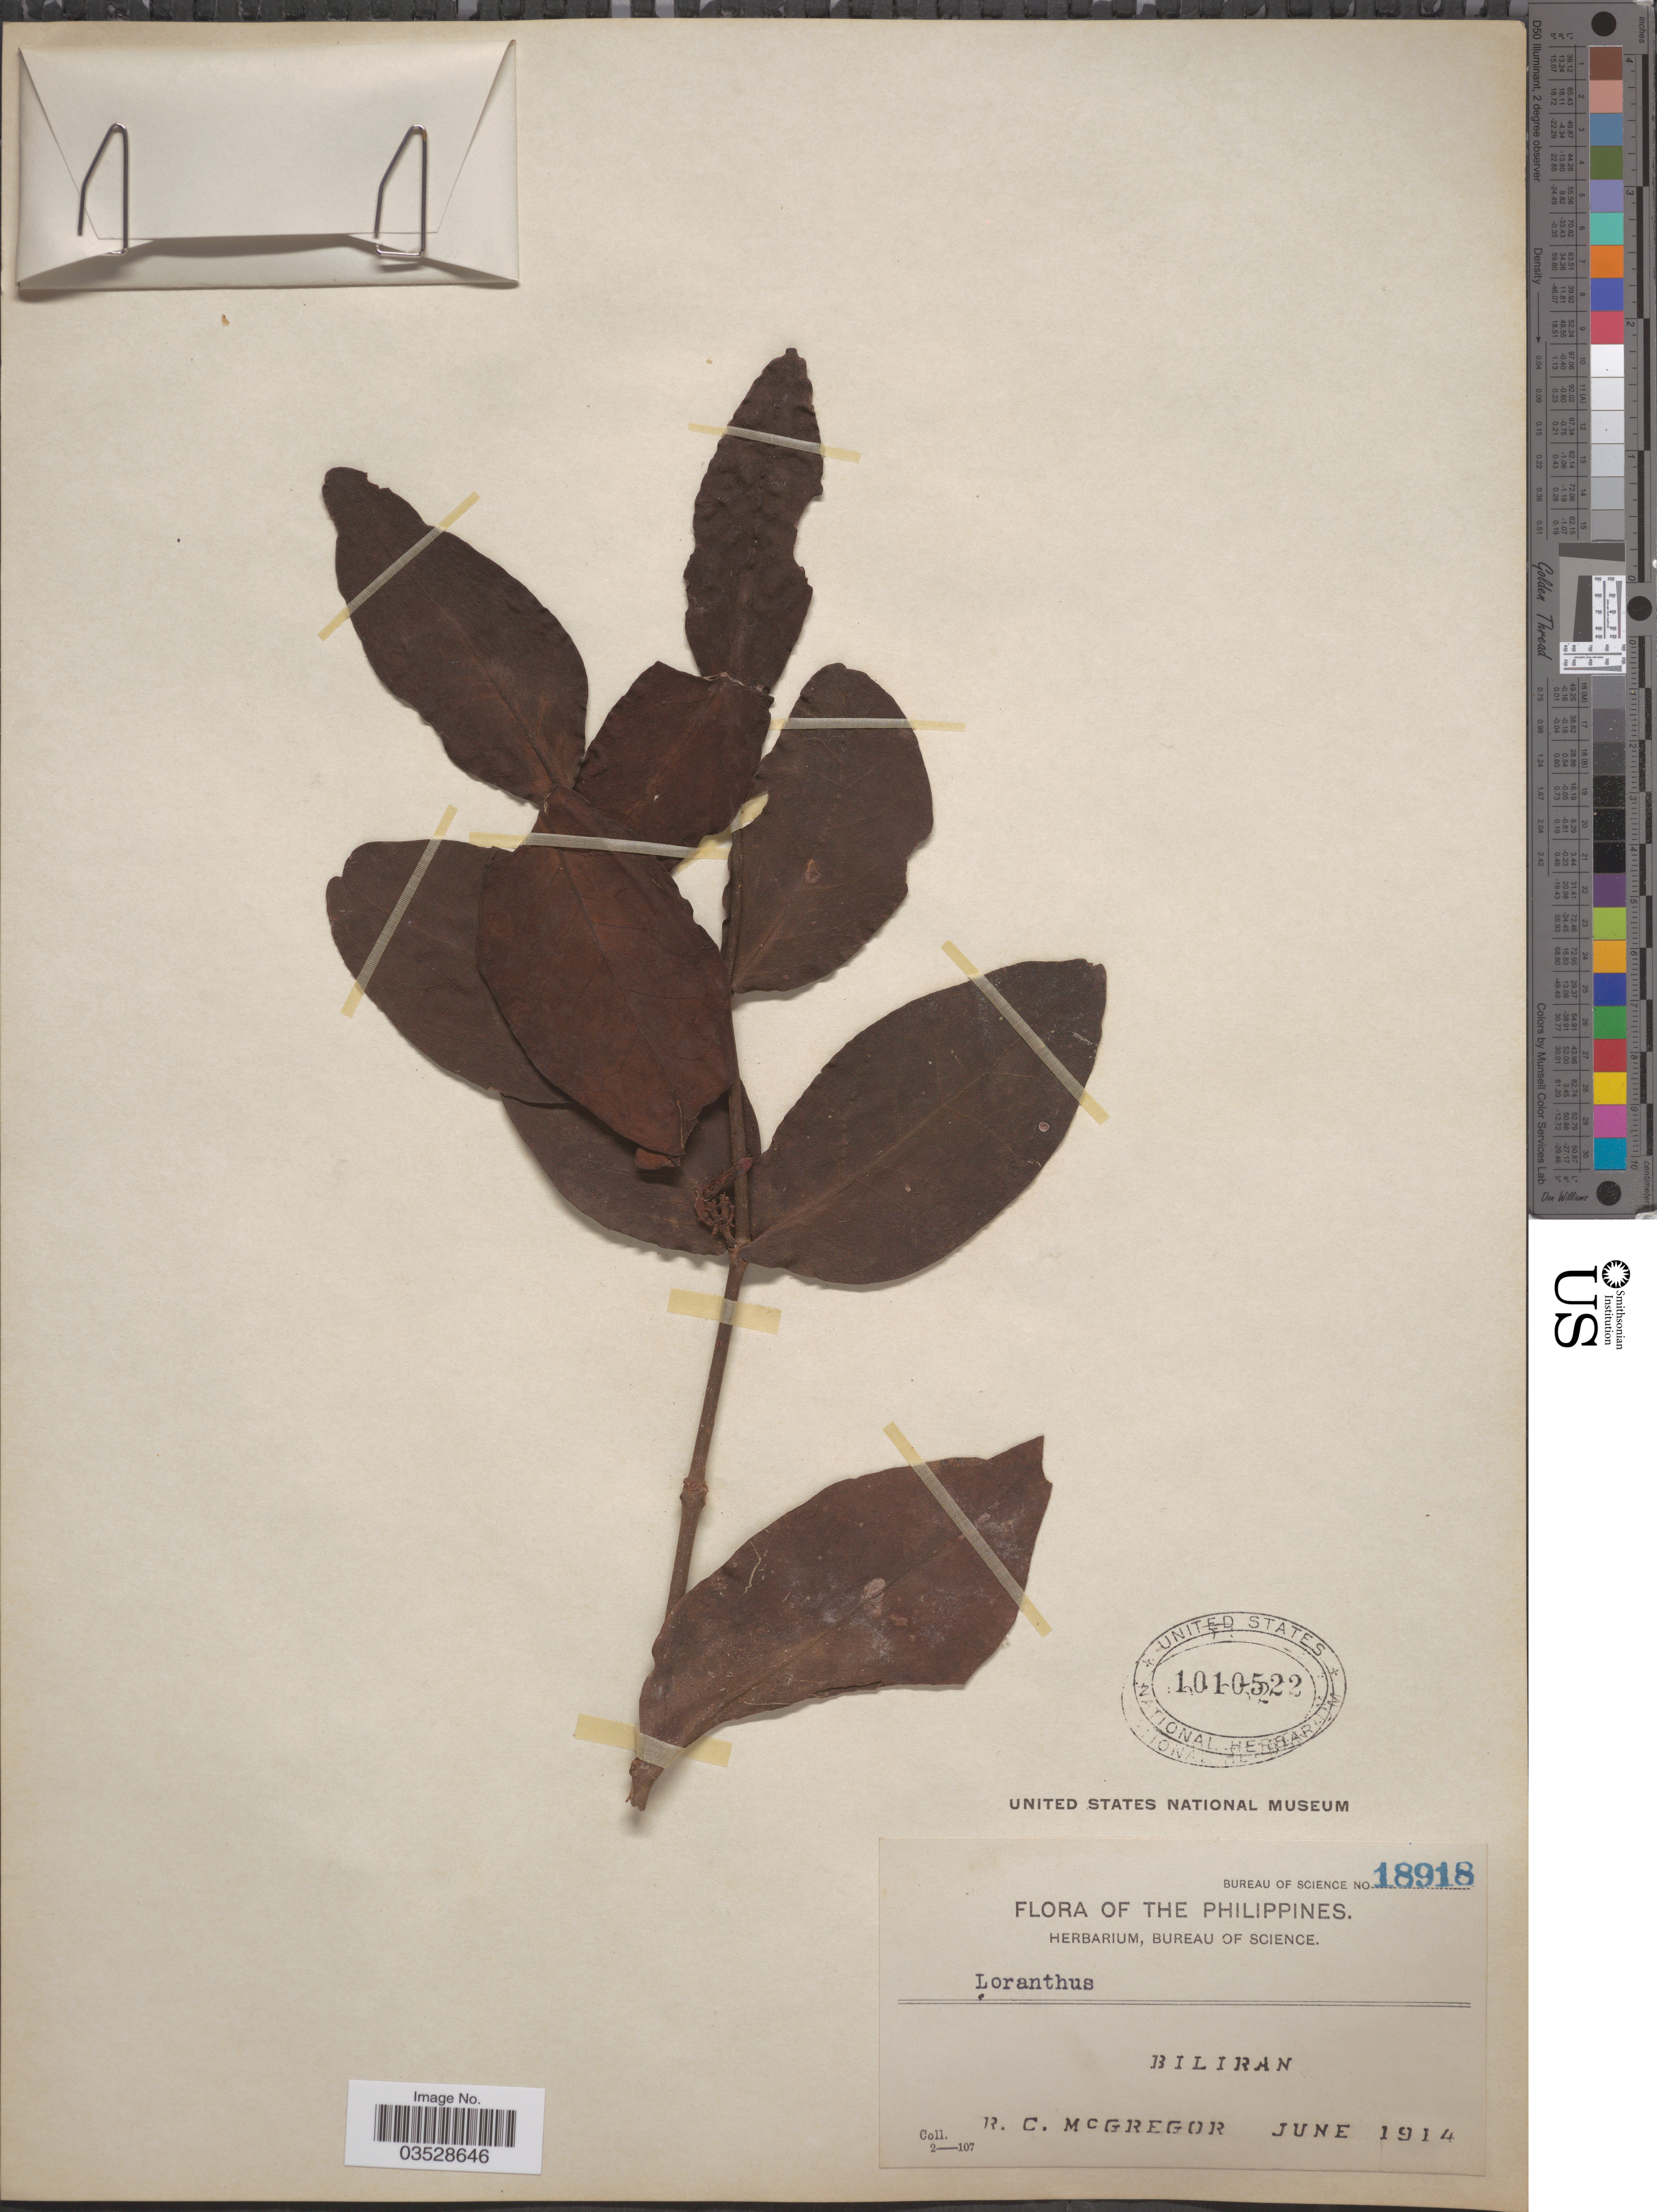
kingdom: Plantae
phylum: Tracheophyta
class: Magnoliopsida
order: Santalales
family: Loranthaceae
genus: Loranthus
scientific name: Loranthus sp.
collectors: R. C. McGregor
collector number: Bureau of Science 18918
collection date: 1914-06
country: Philippines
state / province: Eastern Visayas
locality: Biliran.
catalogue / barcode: US 1010522